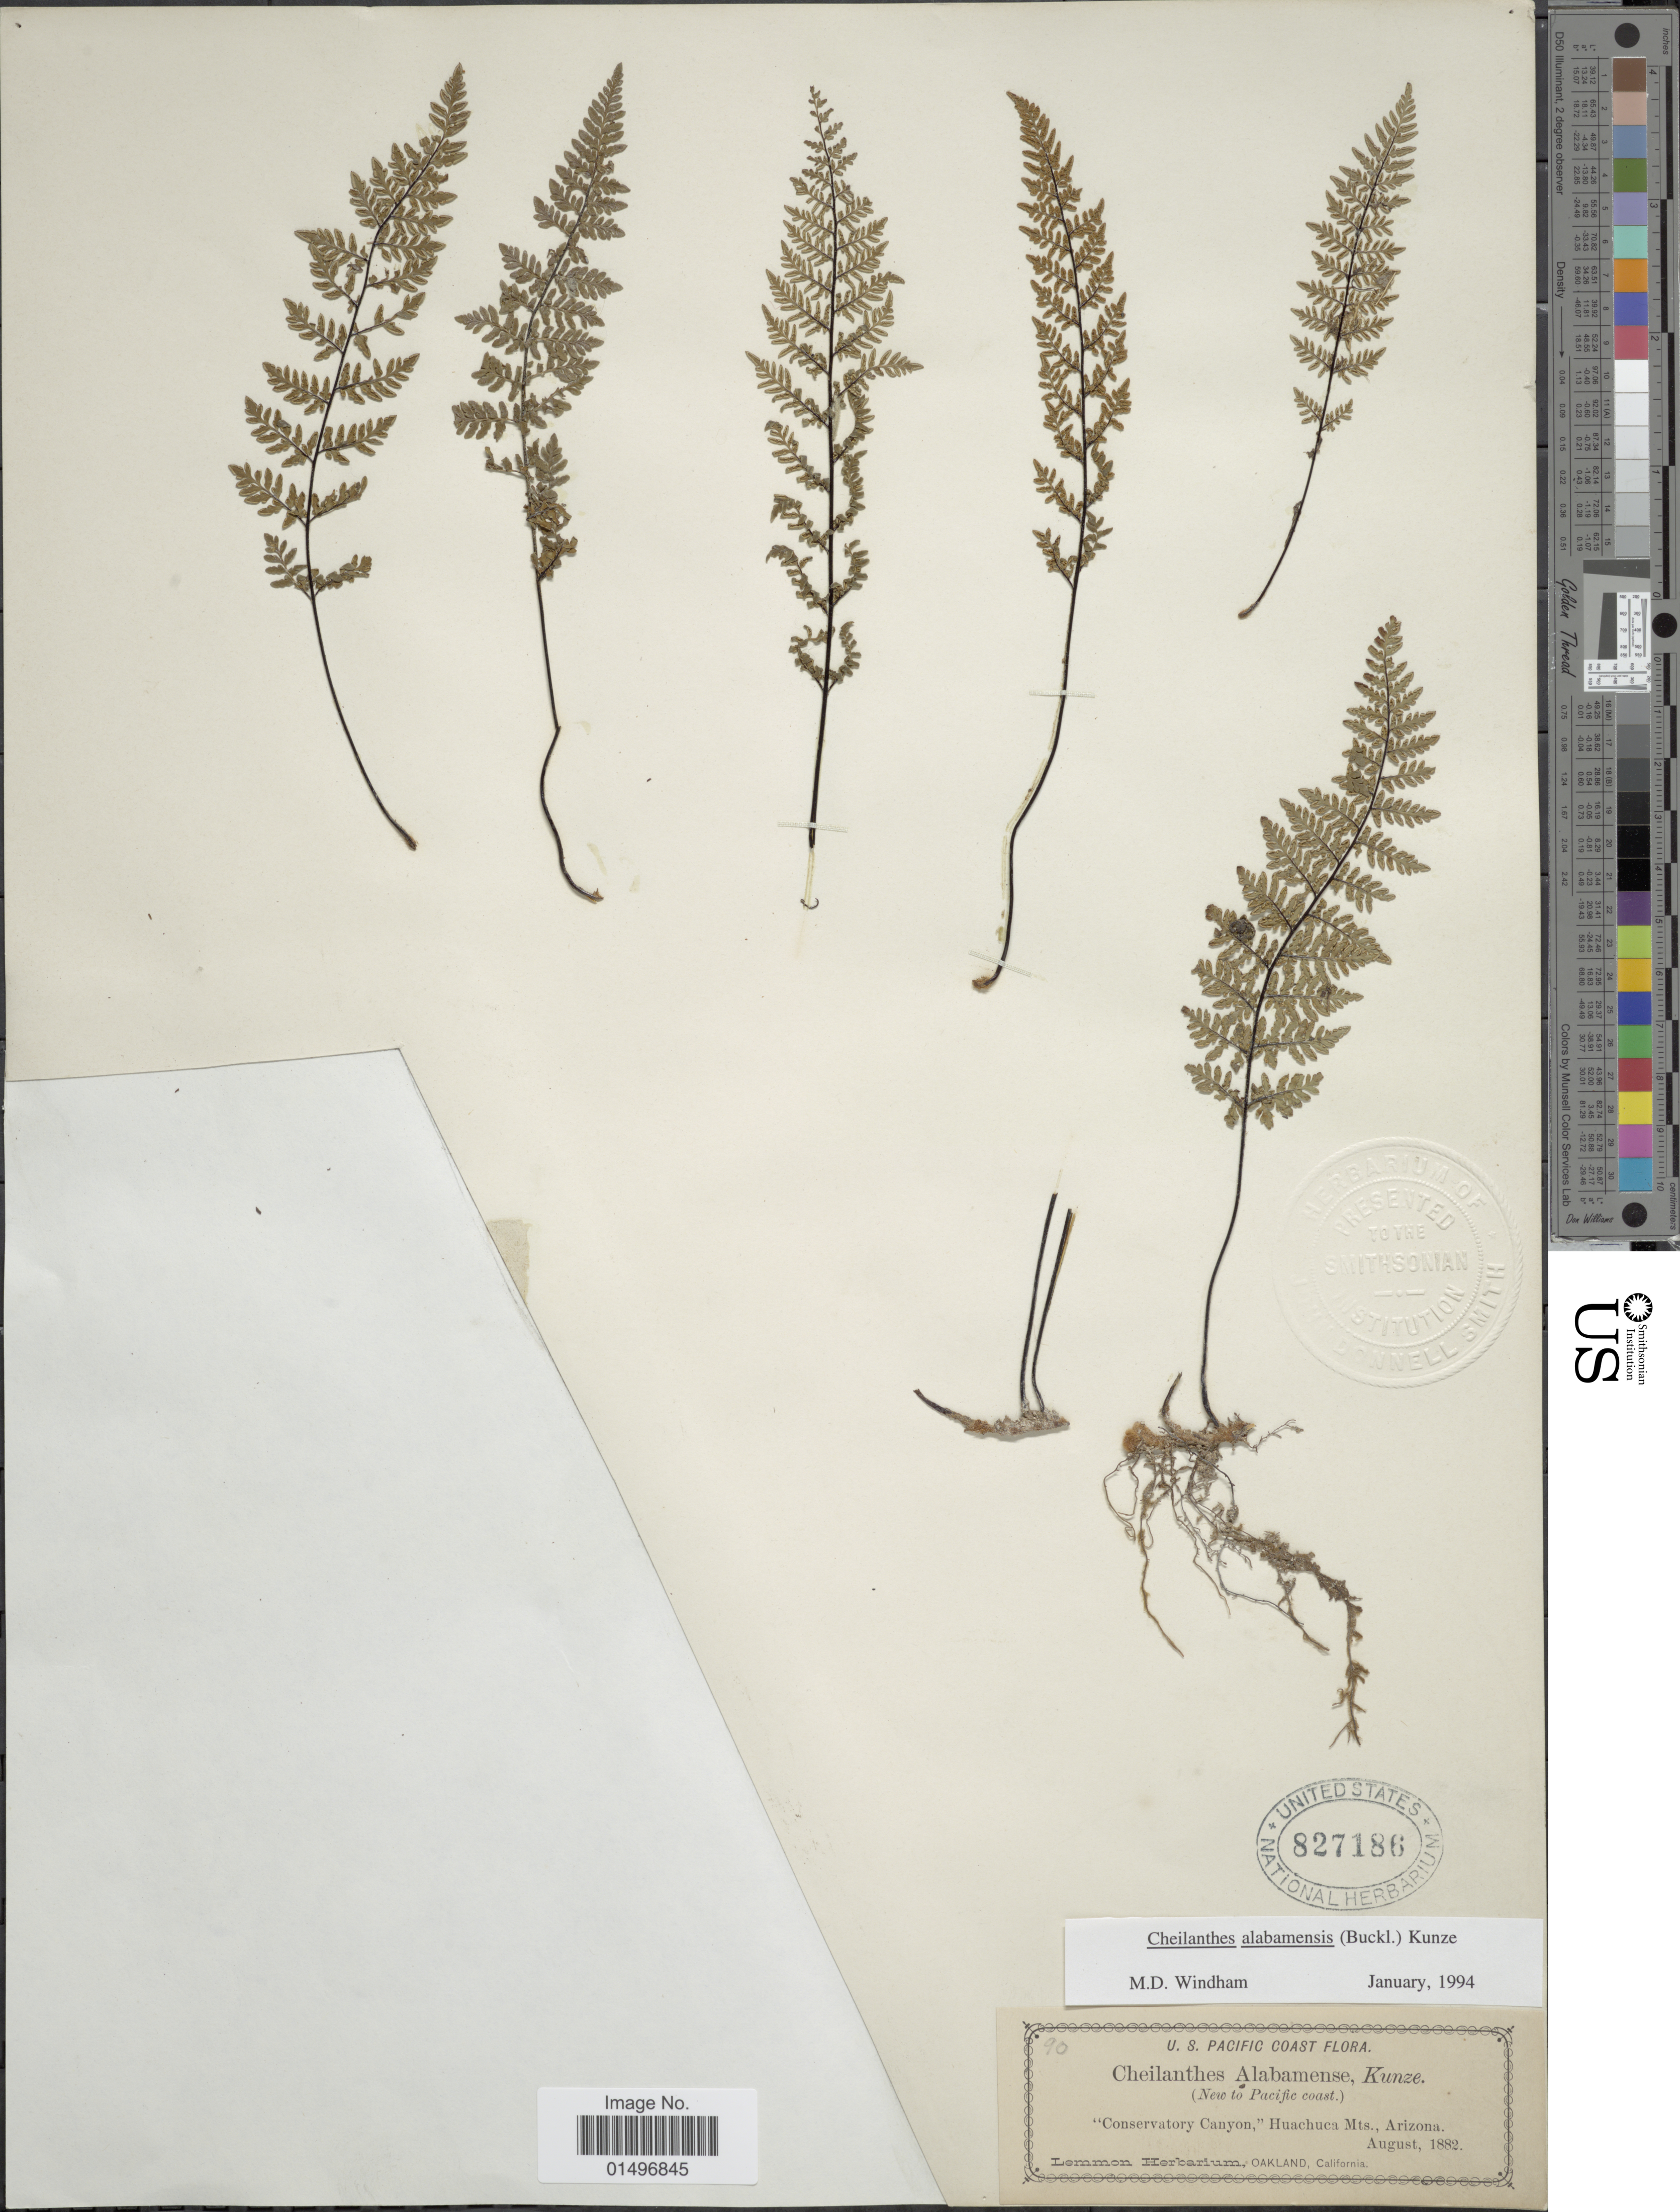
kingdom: Plantae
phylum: Tracheophyta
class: Polypodiopsida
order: Polypodiales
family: Pteridaceae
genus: Gaga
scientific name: Gaga arizonica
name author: (Maxon) Fay W. Li & Windham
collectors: ex herb. Lemmon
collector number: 90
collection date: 1882-08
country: United States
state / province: Arizona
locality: Pacific Coast, Conservatory Canyon, Huachuca Mts. Arizona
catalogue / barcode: US 827186